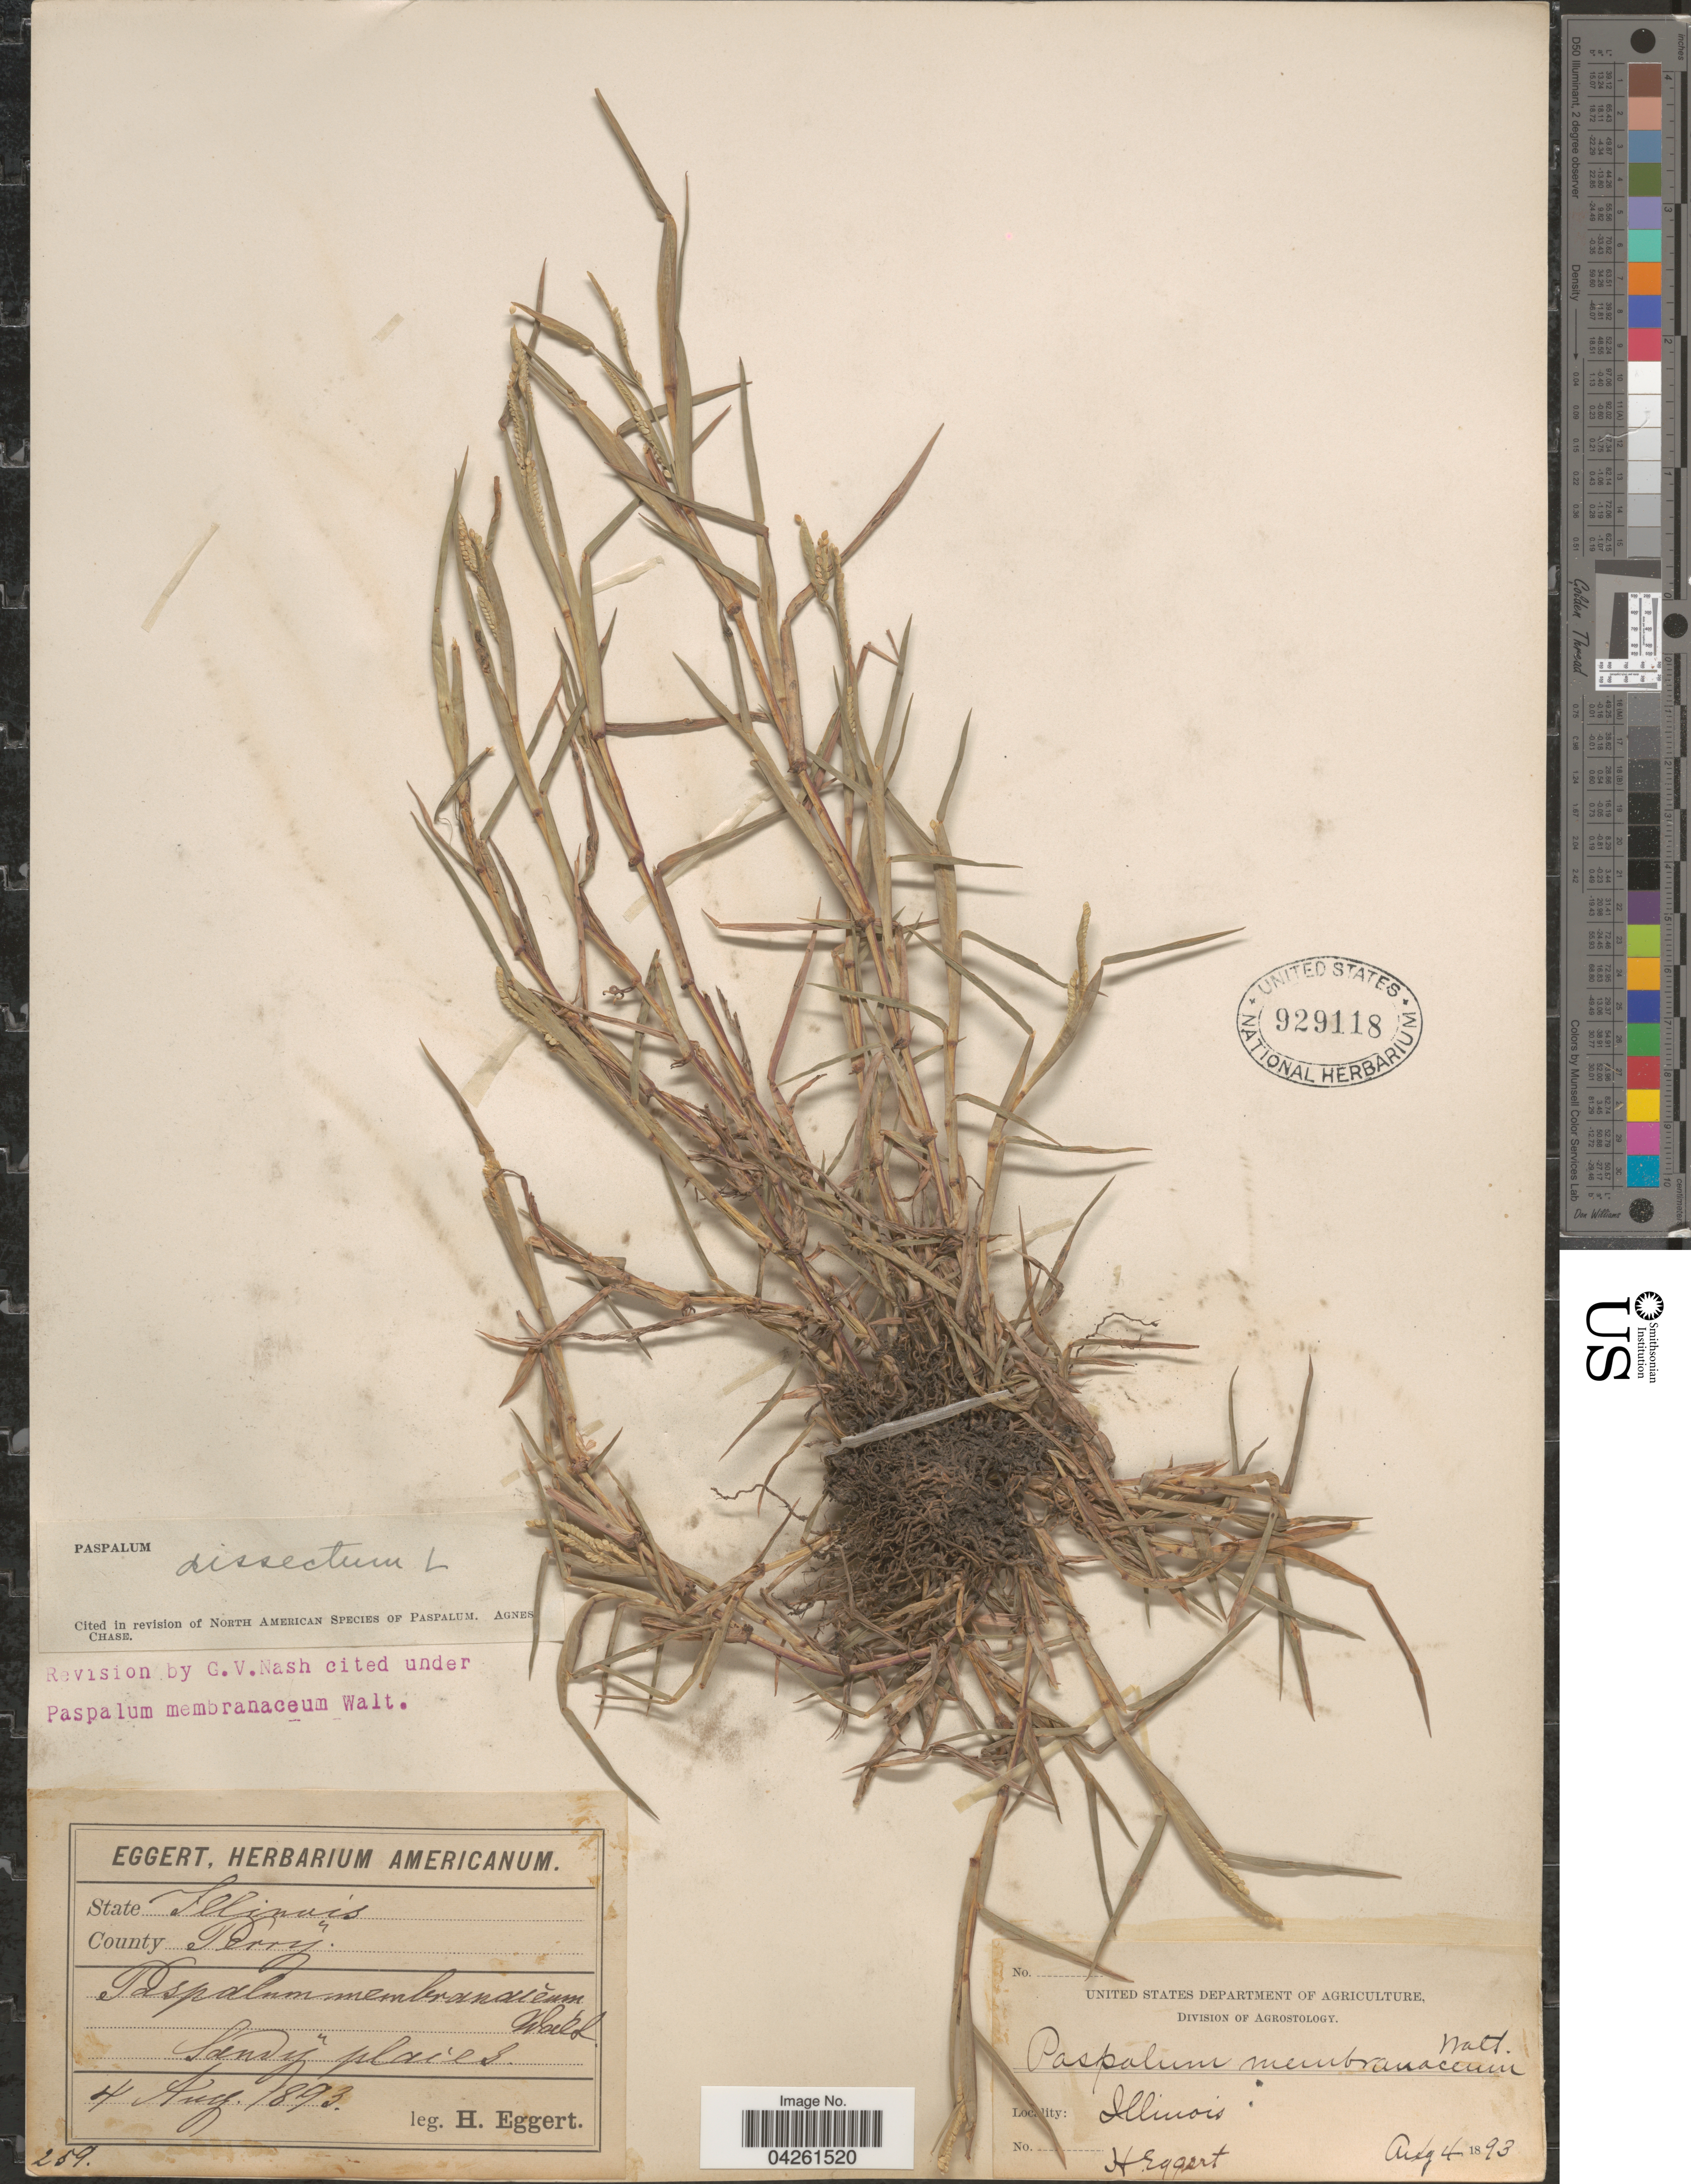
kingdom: Plantae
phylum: Tracheophyta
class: Liliopsida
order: Poales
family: Poaceae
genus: Paspalum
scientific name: Paspalum dissectum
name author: (L.) L.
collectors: H. Eggert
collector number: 259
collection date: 1893-08-04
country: United States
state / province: Illinois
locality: County Perry.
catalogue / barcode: US 929118